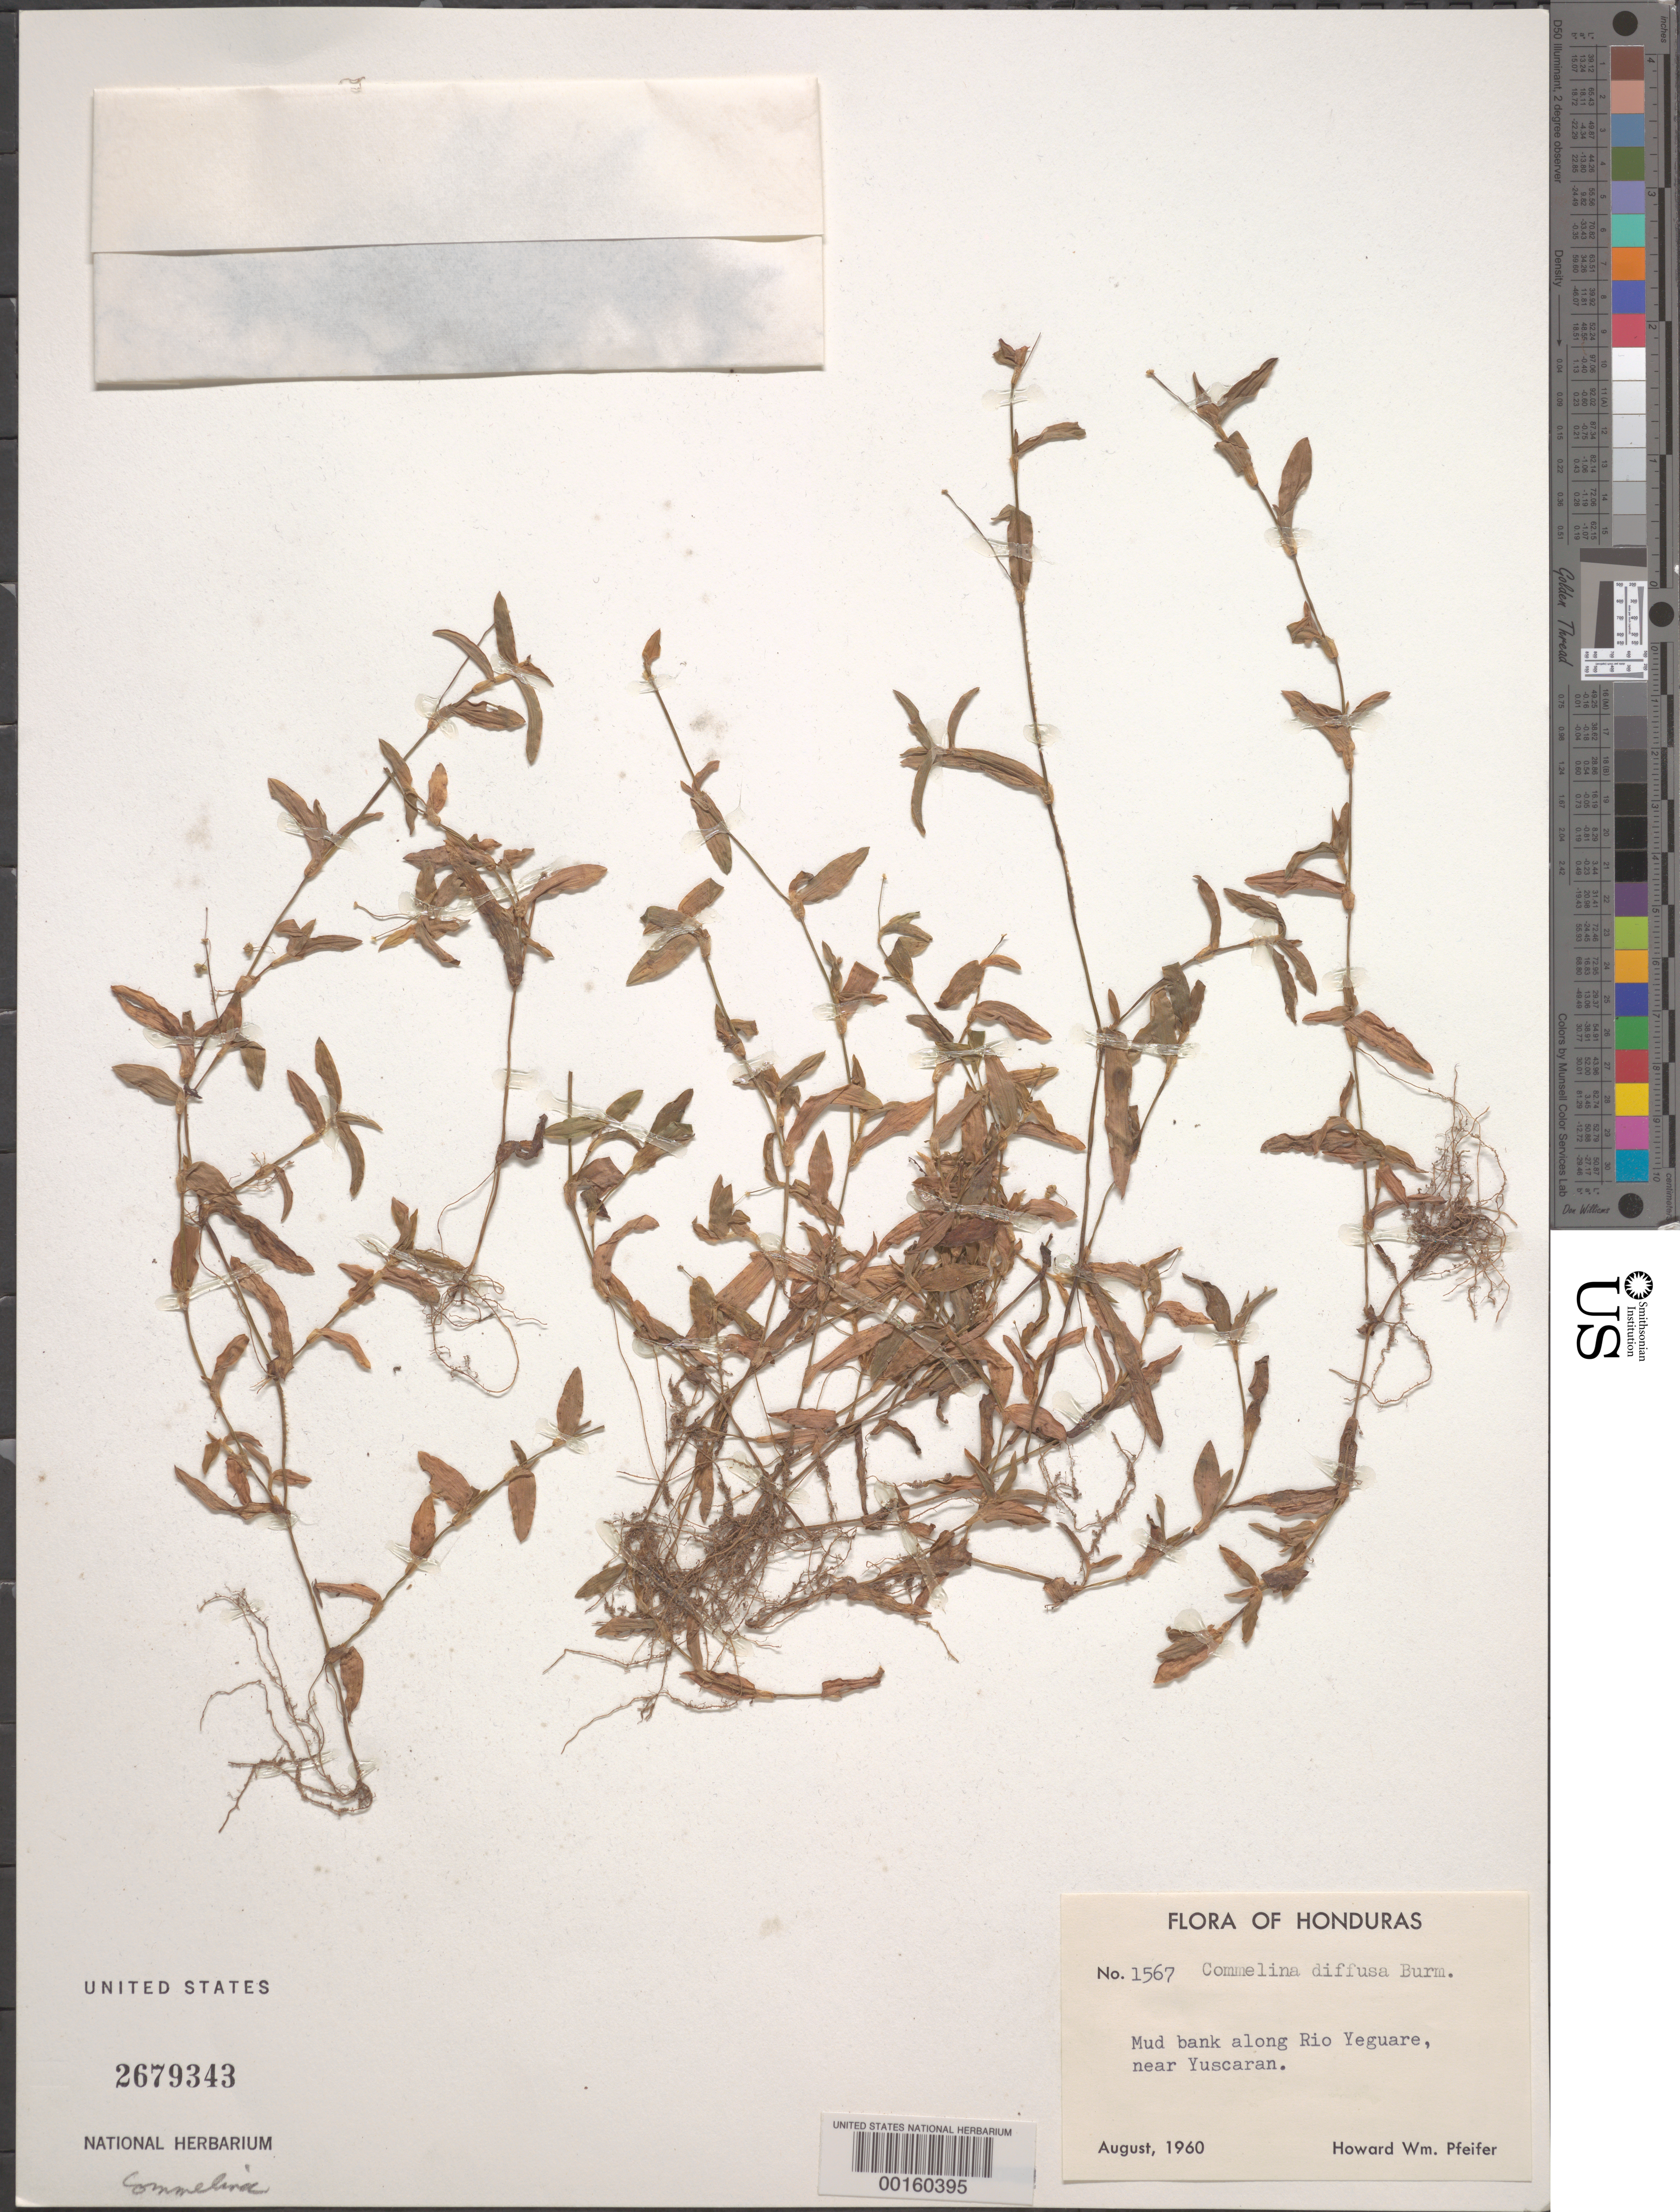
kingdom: Plantae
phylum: Tracheophyta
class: Liliopsida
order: Commelinales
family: Commelinaceae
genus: Commelina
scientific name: Commelina diffusa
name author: Burm. f.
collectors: H. H. Pfeiffer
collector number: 1567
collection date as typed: Aug 1960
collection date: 1960-08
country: Honduras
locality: Rio yeguave; near Yuscaran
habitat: Mud bank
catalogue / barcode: US 2679343